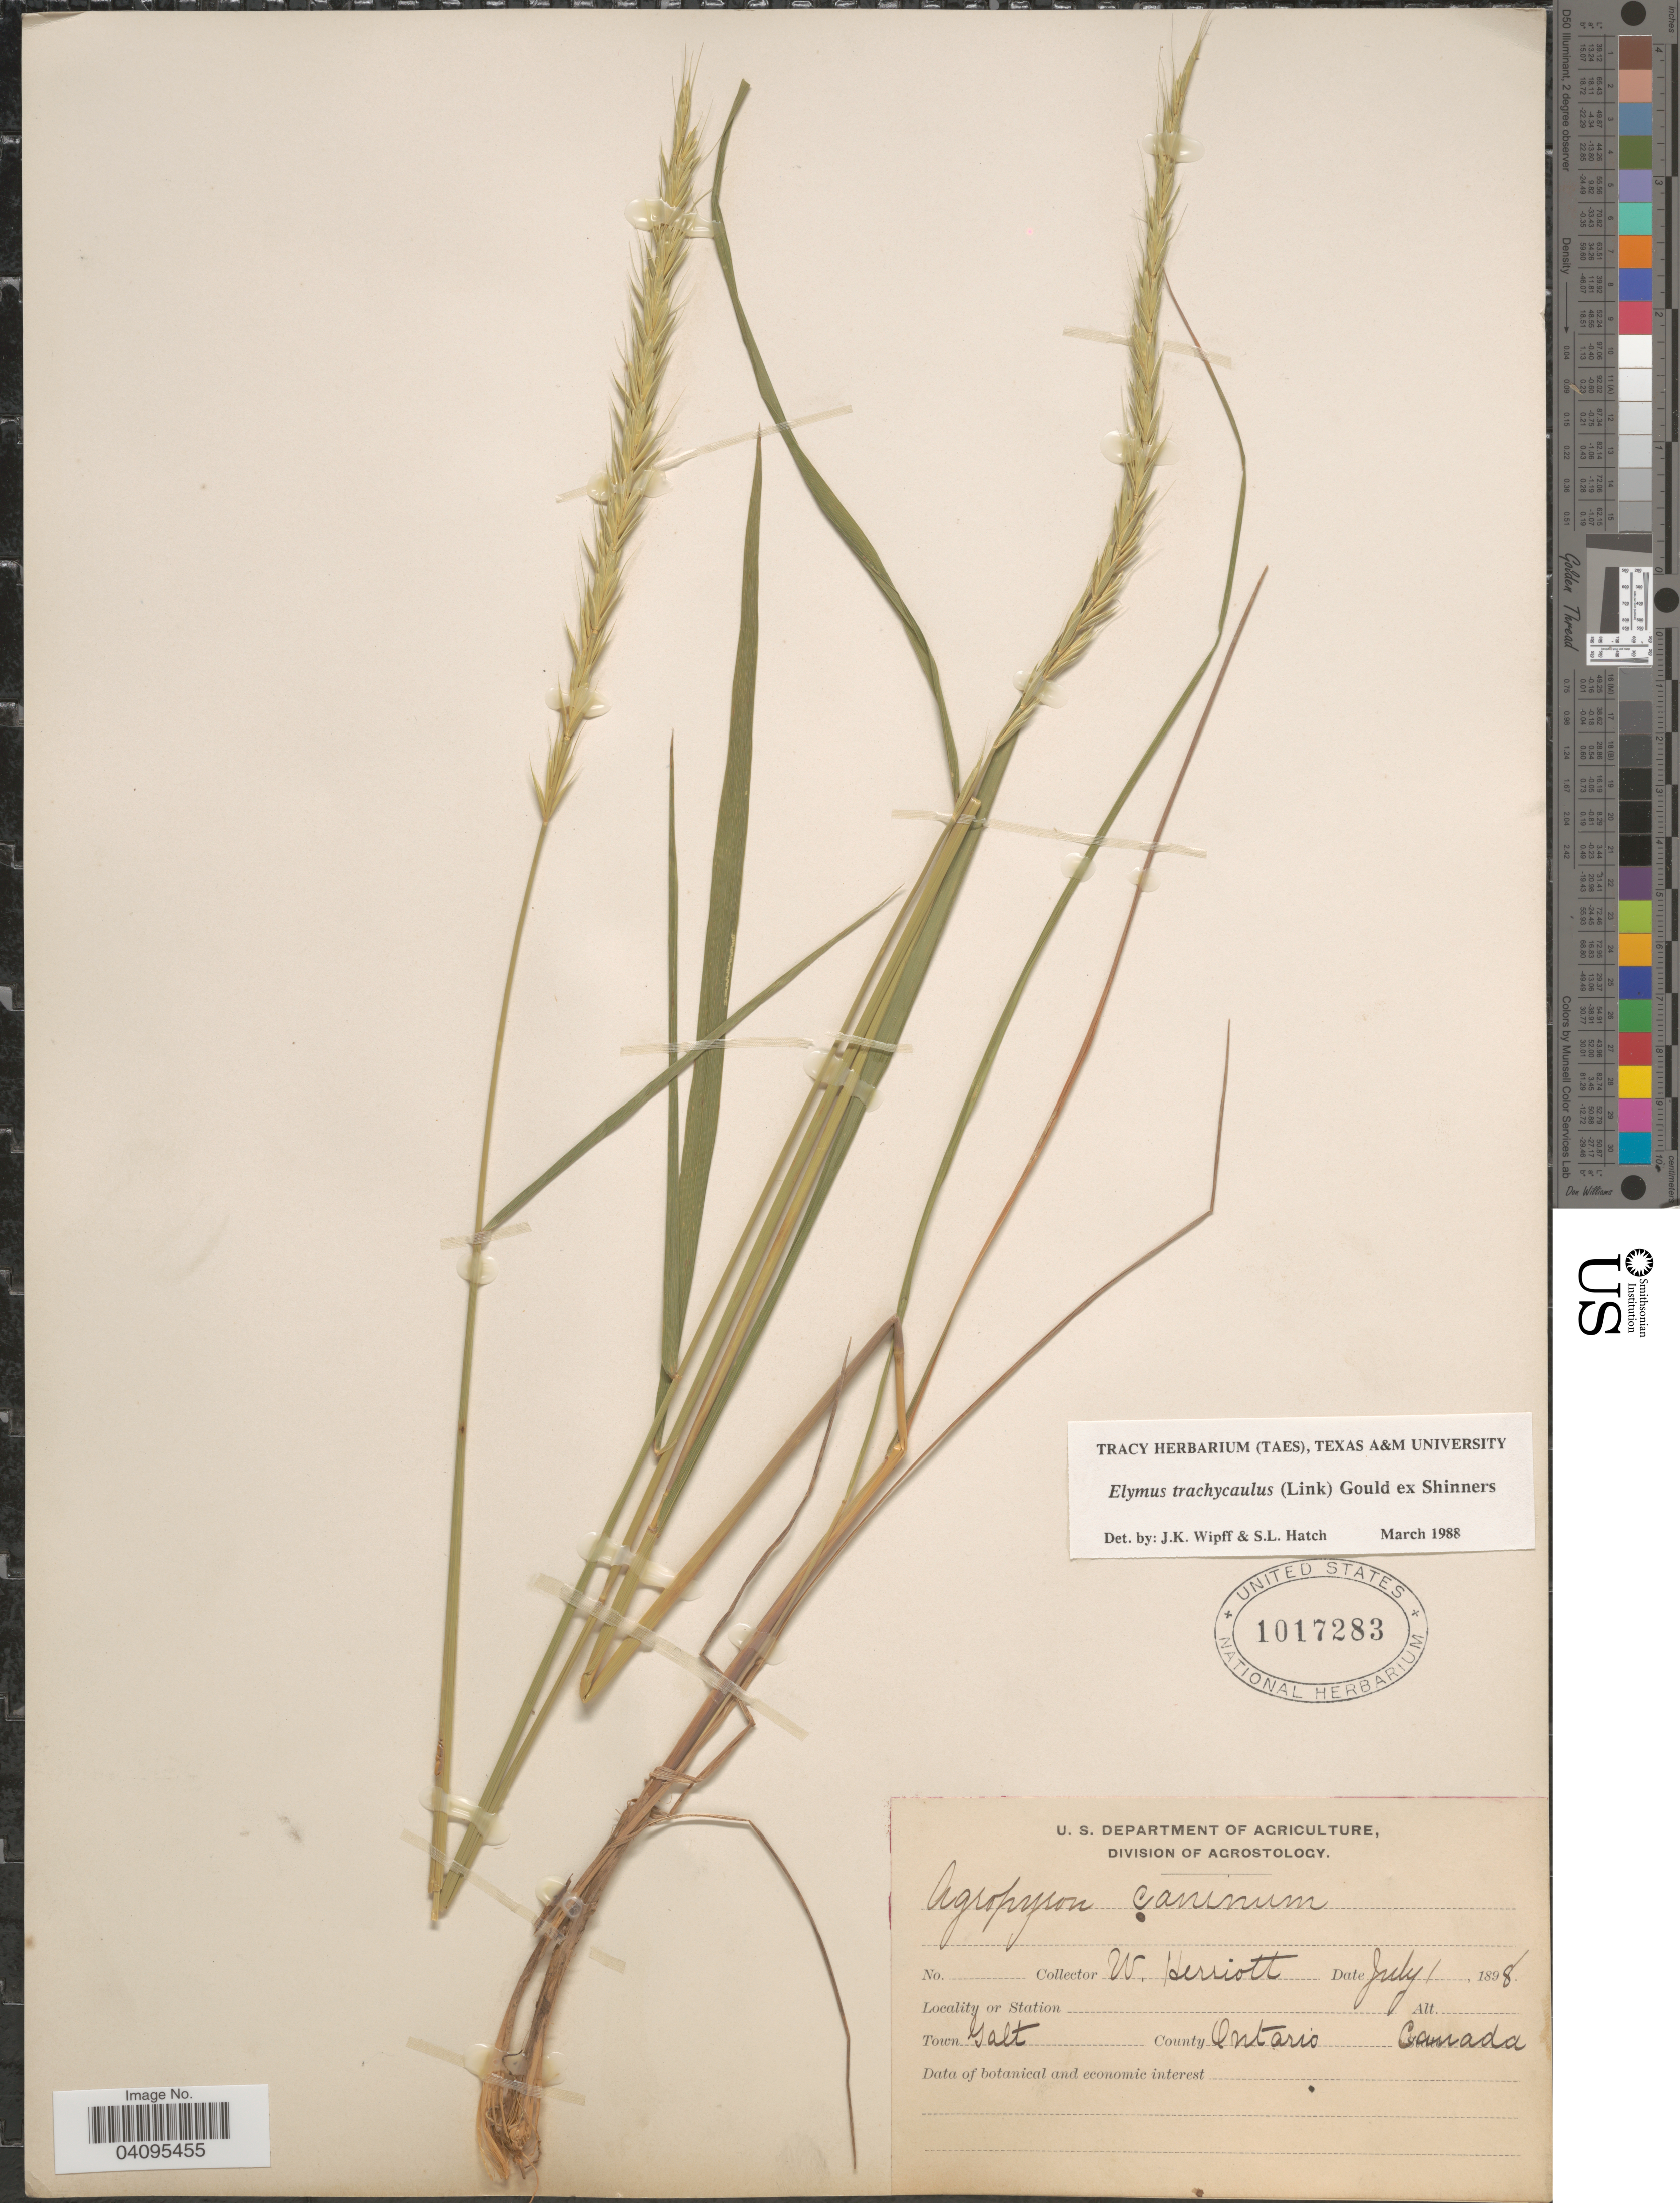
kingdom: Plantae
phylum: Tracheophyta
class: Liliopsida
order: Poales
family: Poaceae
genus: Elymus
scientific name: Elymus trachycaulus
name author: (Link) Gould ex Shinners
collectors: W. Herriot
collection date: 1898-07-01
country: Canada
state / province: Ontario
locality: Town Galt. County Ontario.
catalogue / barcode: US 1017283